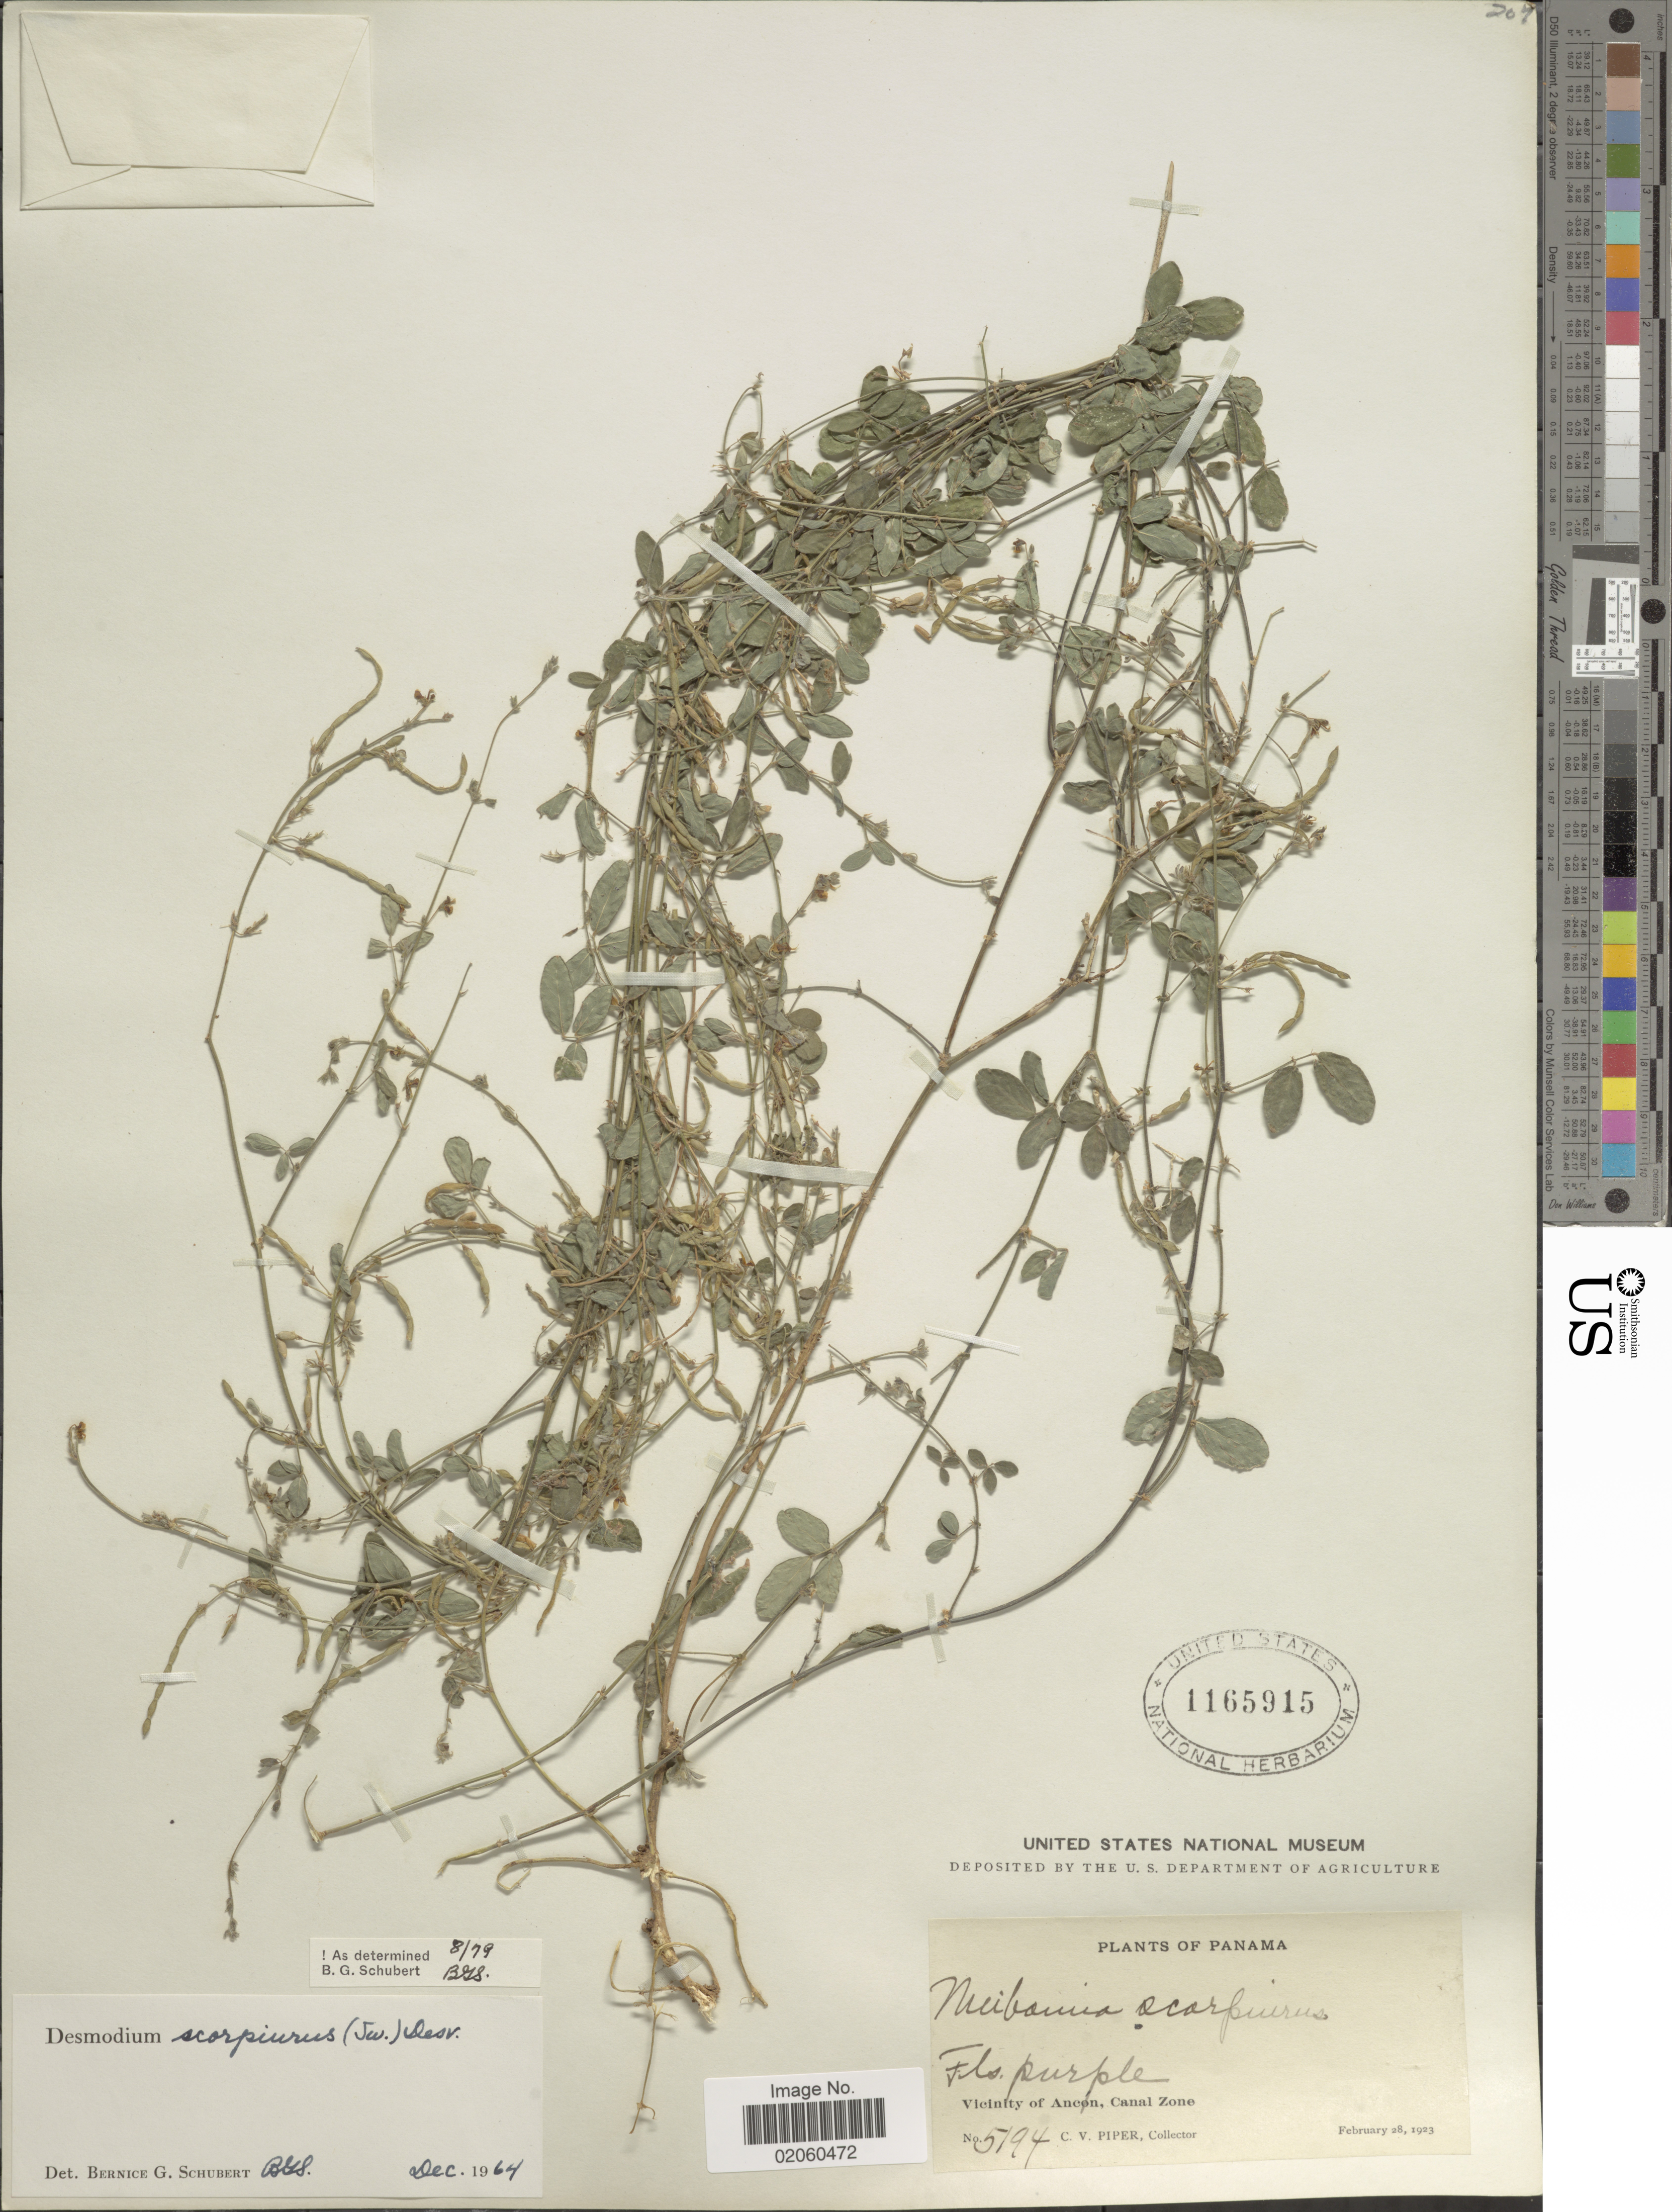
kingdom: Plantae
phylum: Tracheophyta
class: Magnoliopsida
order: Fabales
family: Fabaceae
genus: Desmodium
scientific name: Desmodium scorpiurus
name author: (Sw.) Desv. ex DC.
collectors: C. V. Piper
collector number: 5194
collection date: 1923-02-28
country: Panama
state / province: Colón / Panamá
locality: Vicinity of Ancon, Canal Zone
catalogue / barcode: US 1165915